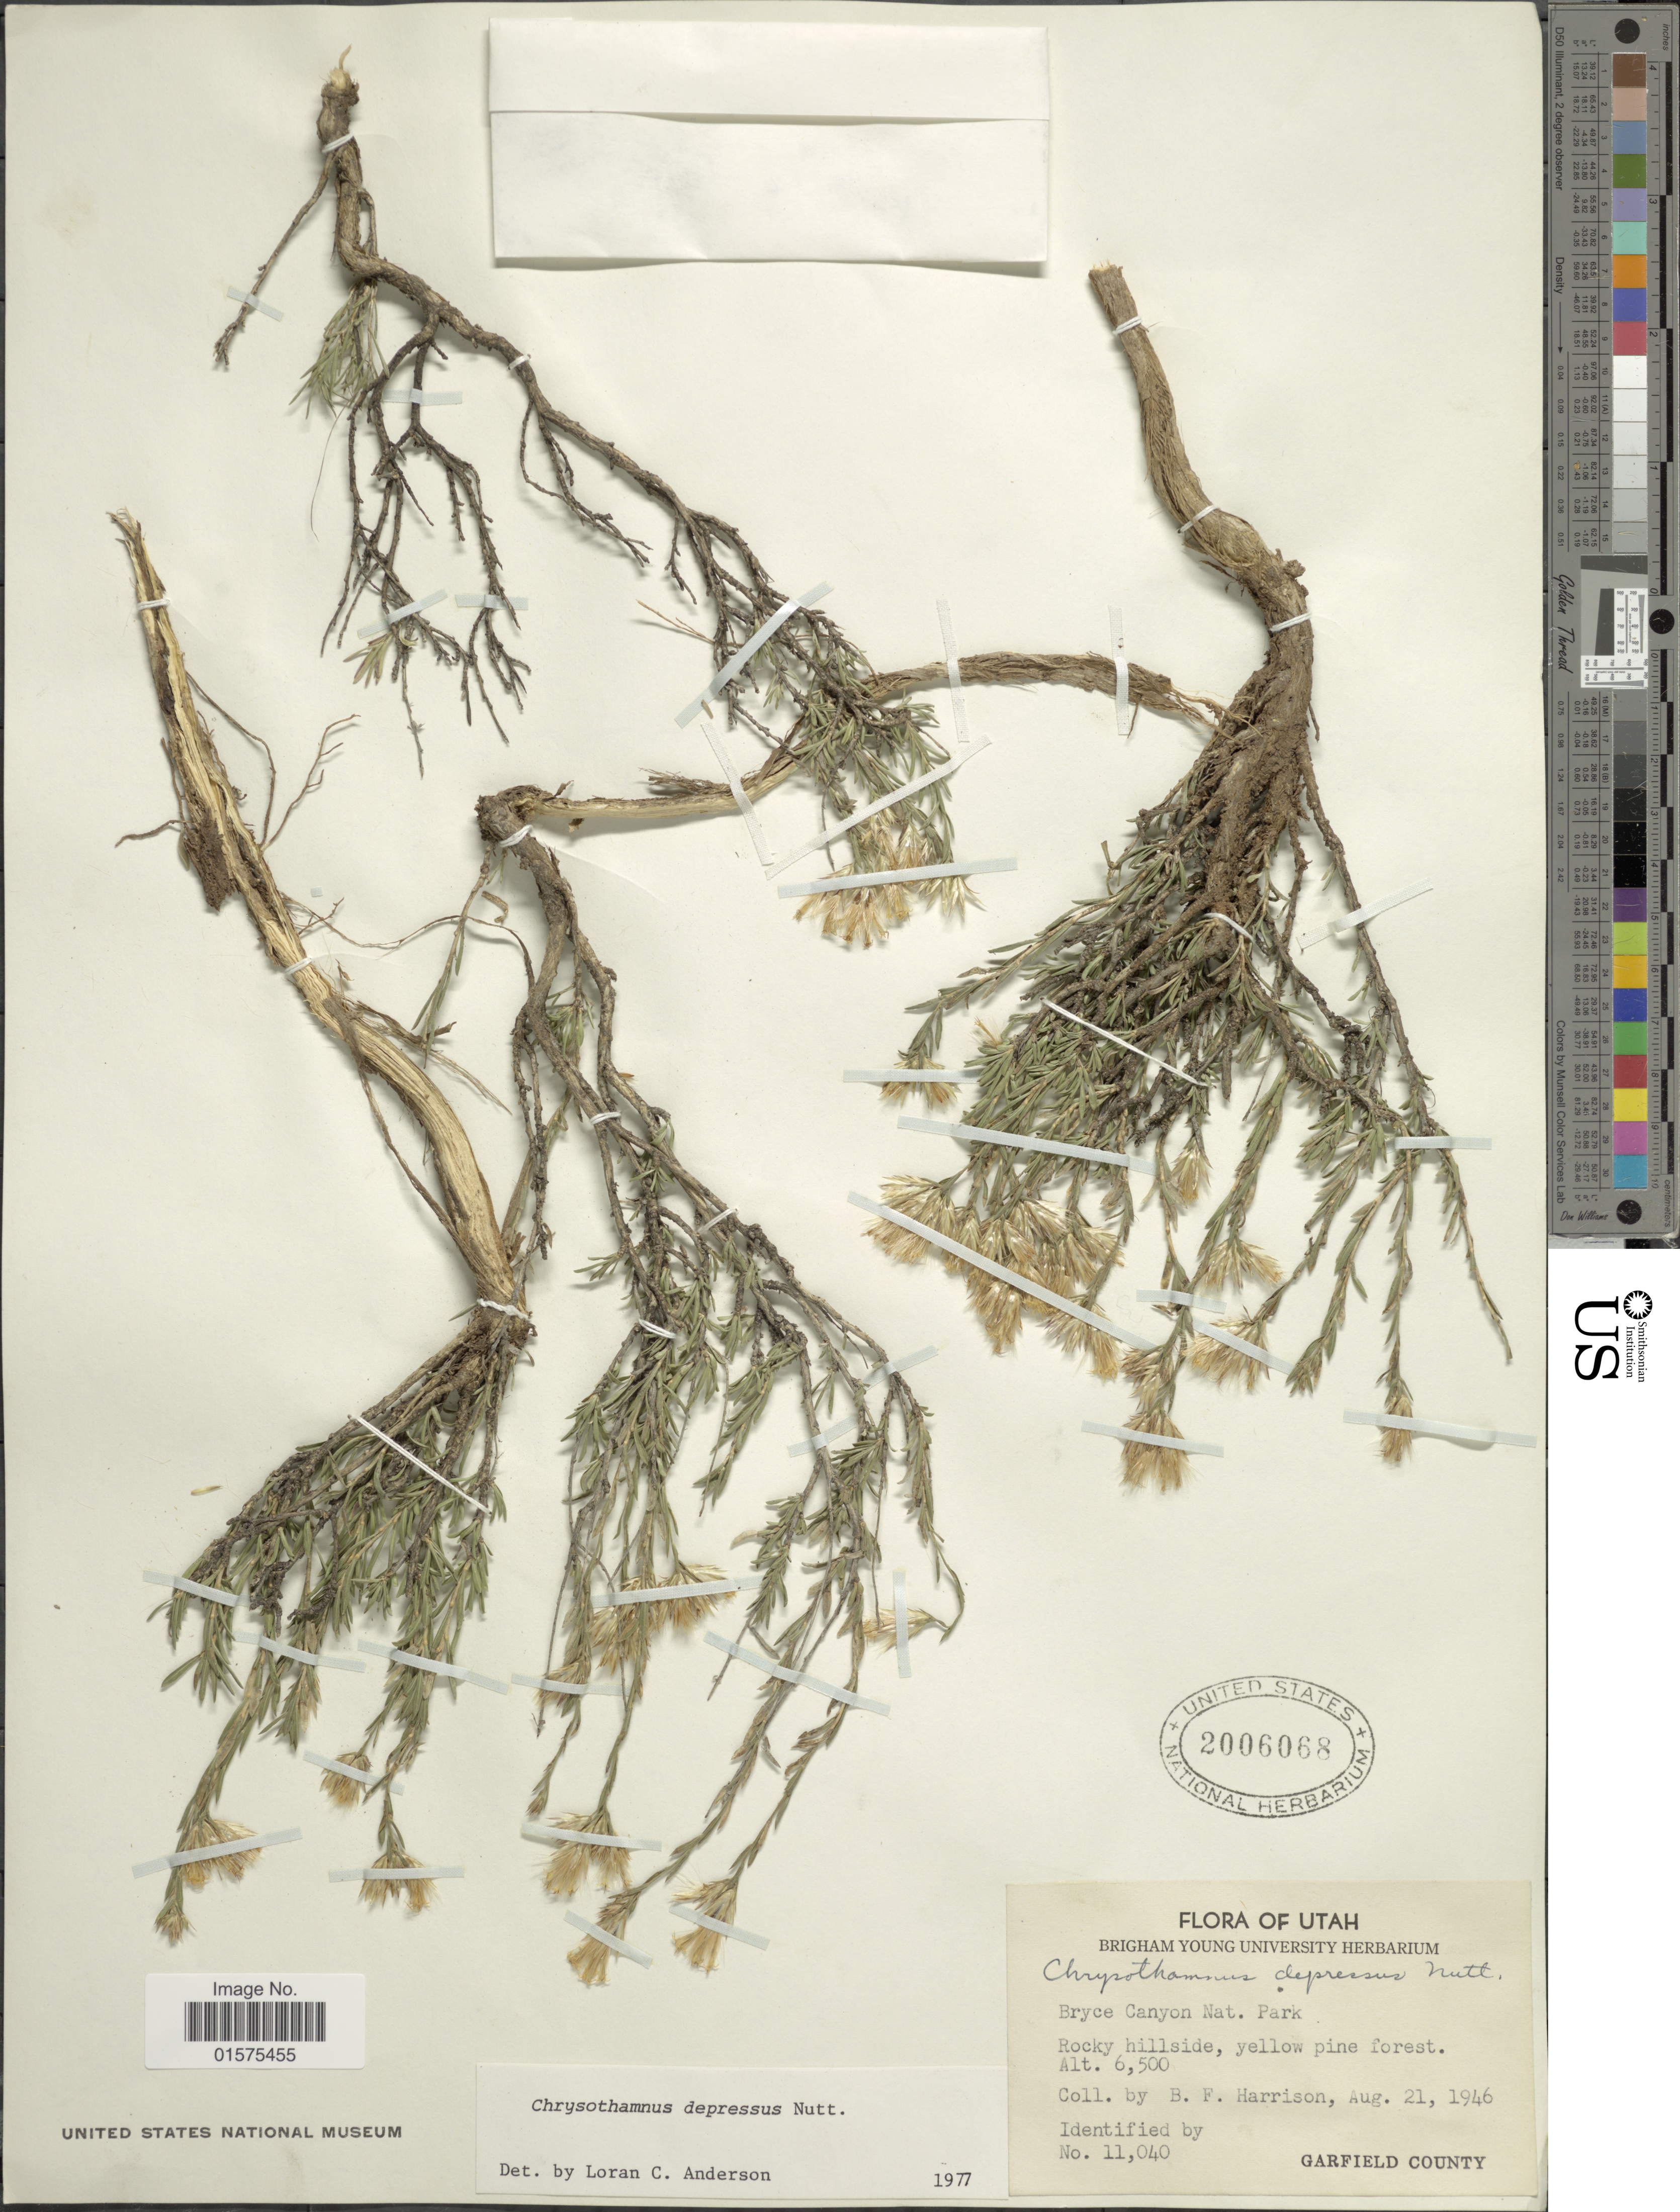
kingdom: Plantae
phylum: Tracheophyta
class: Magnoliopsida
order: Asterales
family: Asteraceae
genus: Chrysothamnus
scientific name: Chrysothamnus depressus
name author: Nutt.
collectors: B. F. Harrison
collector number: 11040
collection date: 1946-08-21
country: United States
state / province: Utah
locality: Bryce Canyon Nat. Park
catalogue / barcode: US 2006068